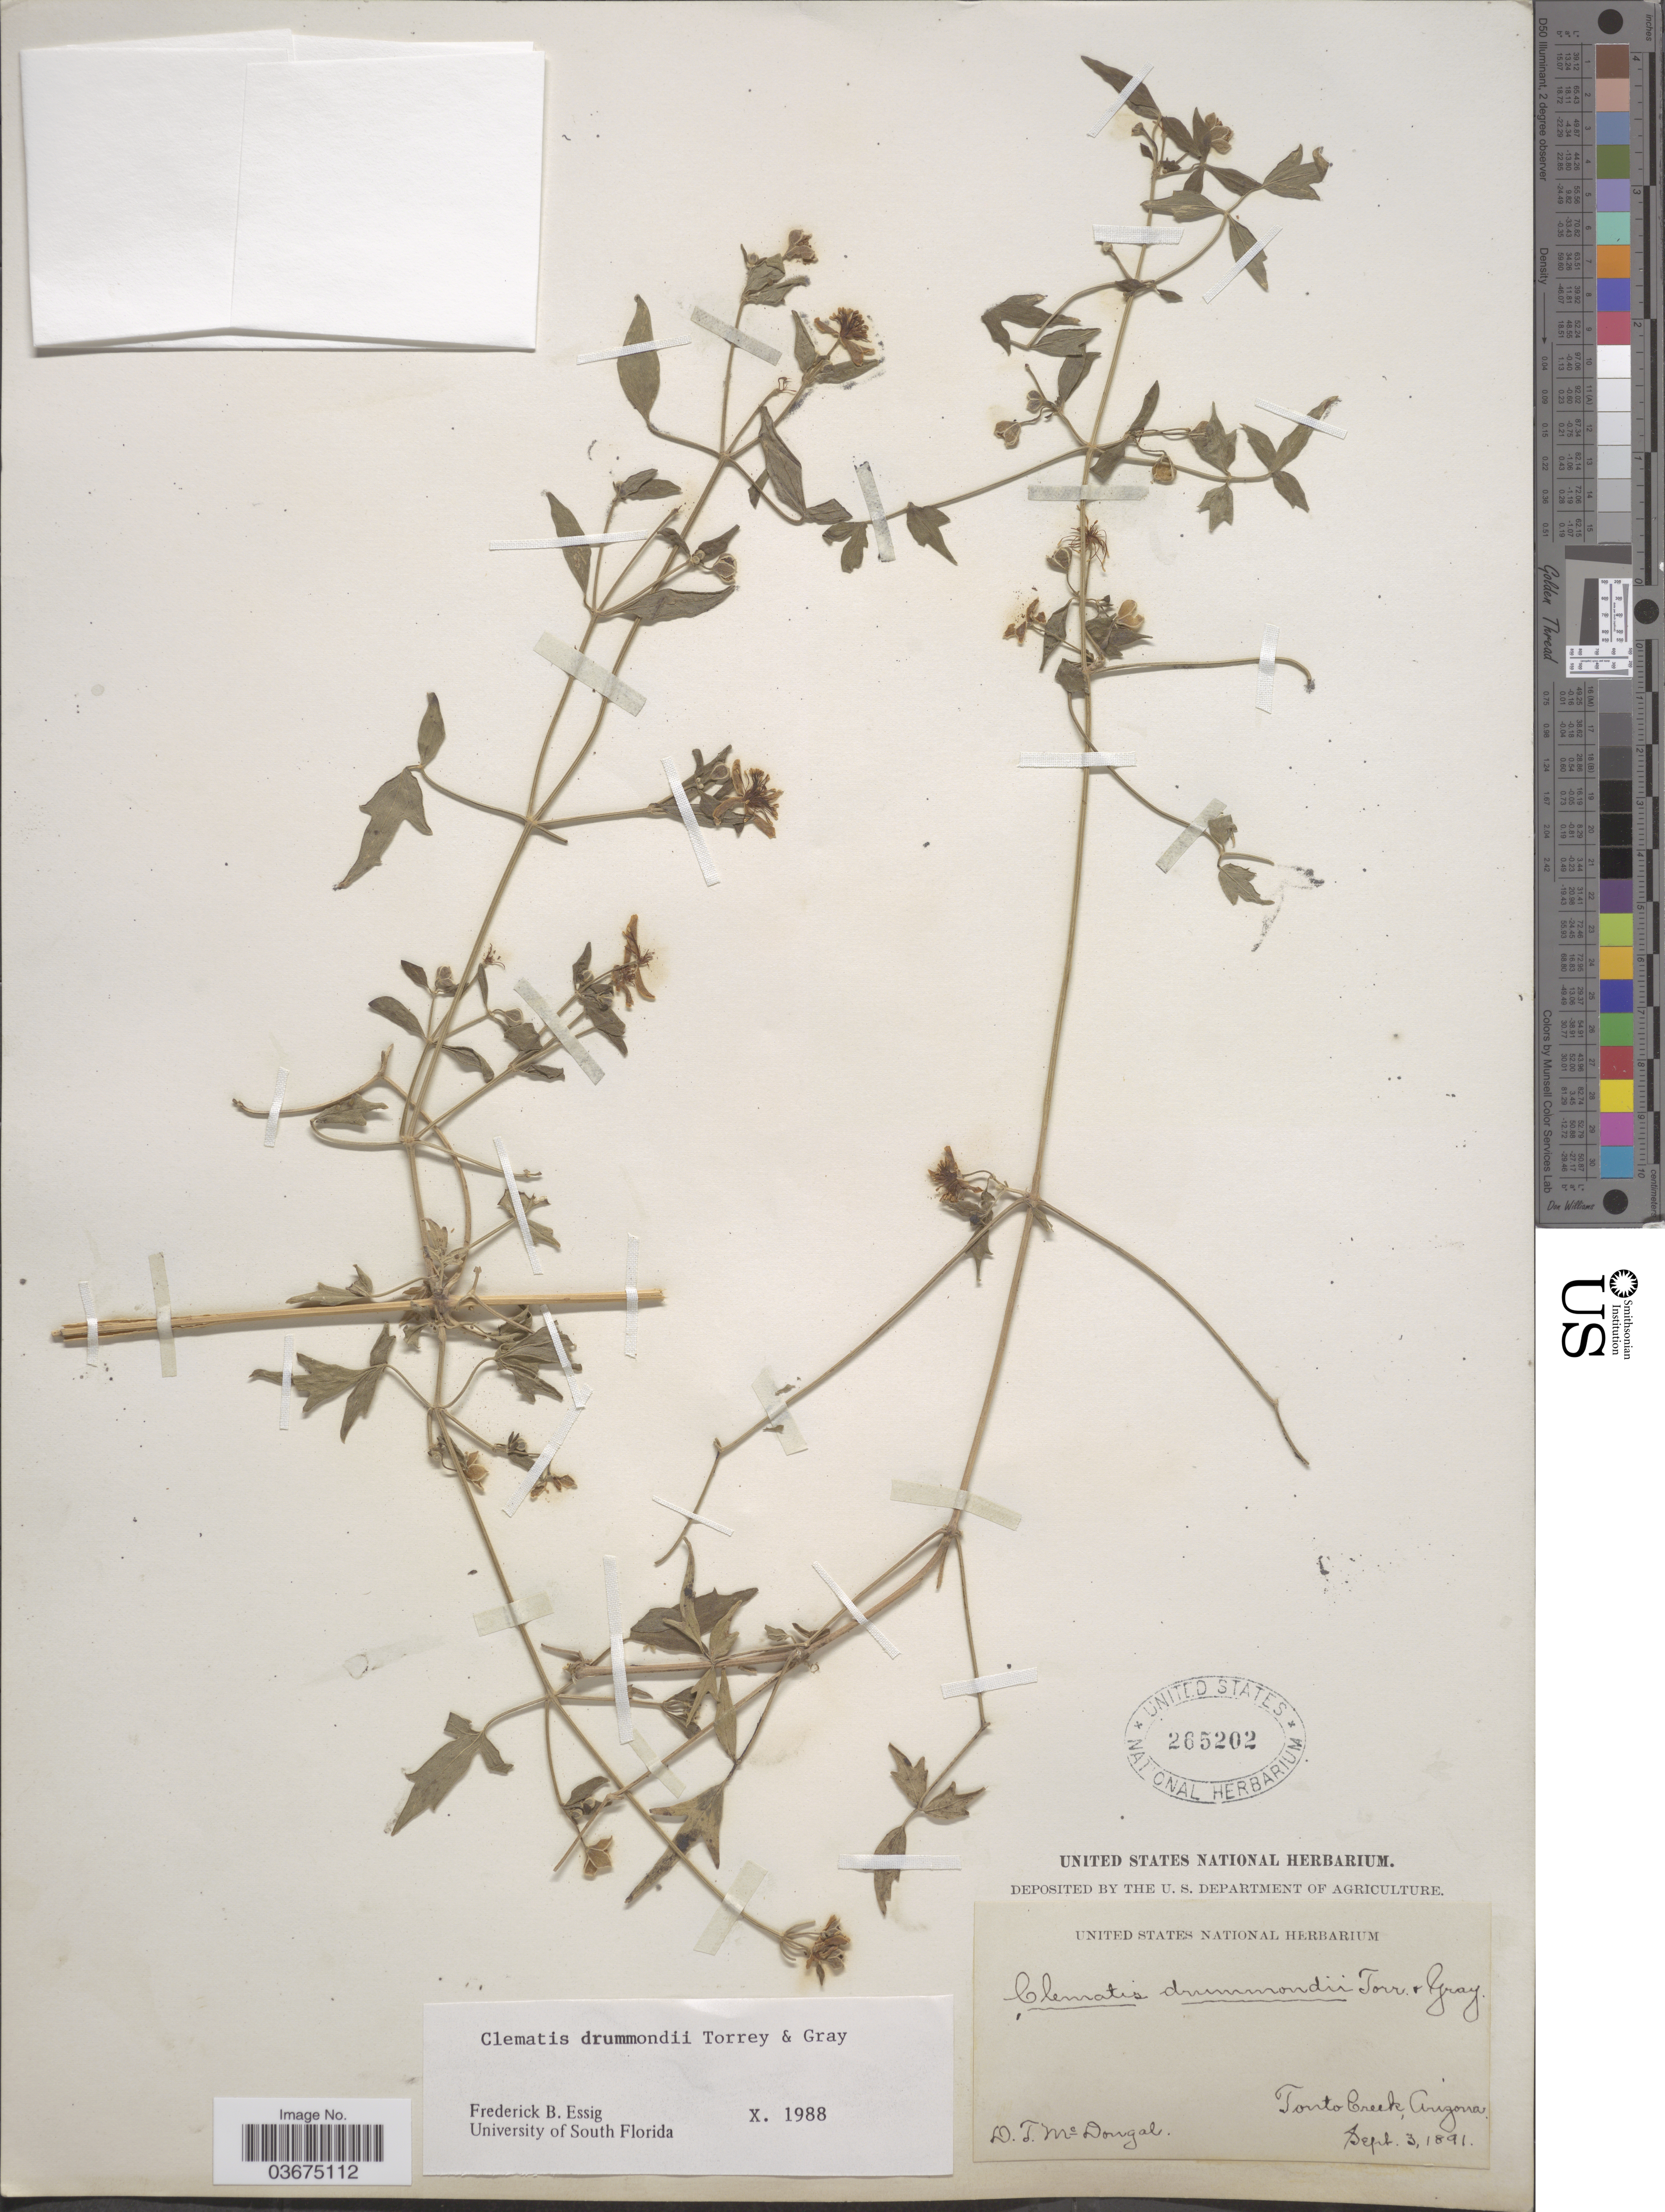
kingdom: Plantae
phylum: Tracheophyta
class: Magnoliopsida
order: Ranunculales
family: Ranunculaceae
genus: Clematis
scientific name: Clematis drummondii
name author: Torr. & A. Gray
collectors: D. McDougal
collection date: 1891-09-03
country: United States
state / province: Arizona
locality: Tonto Creek.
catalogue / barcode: US 265202